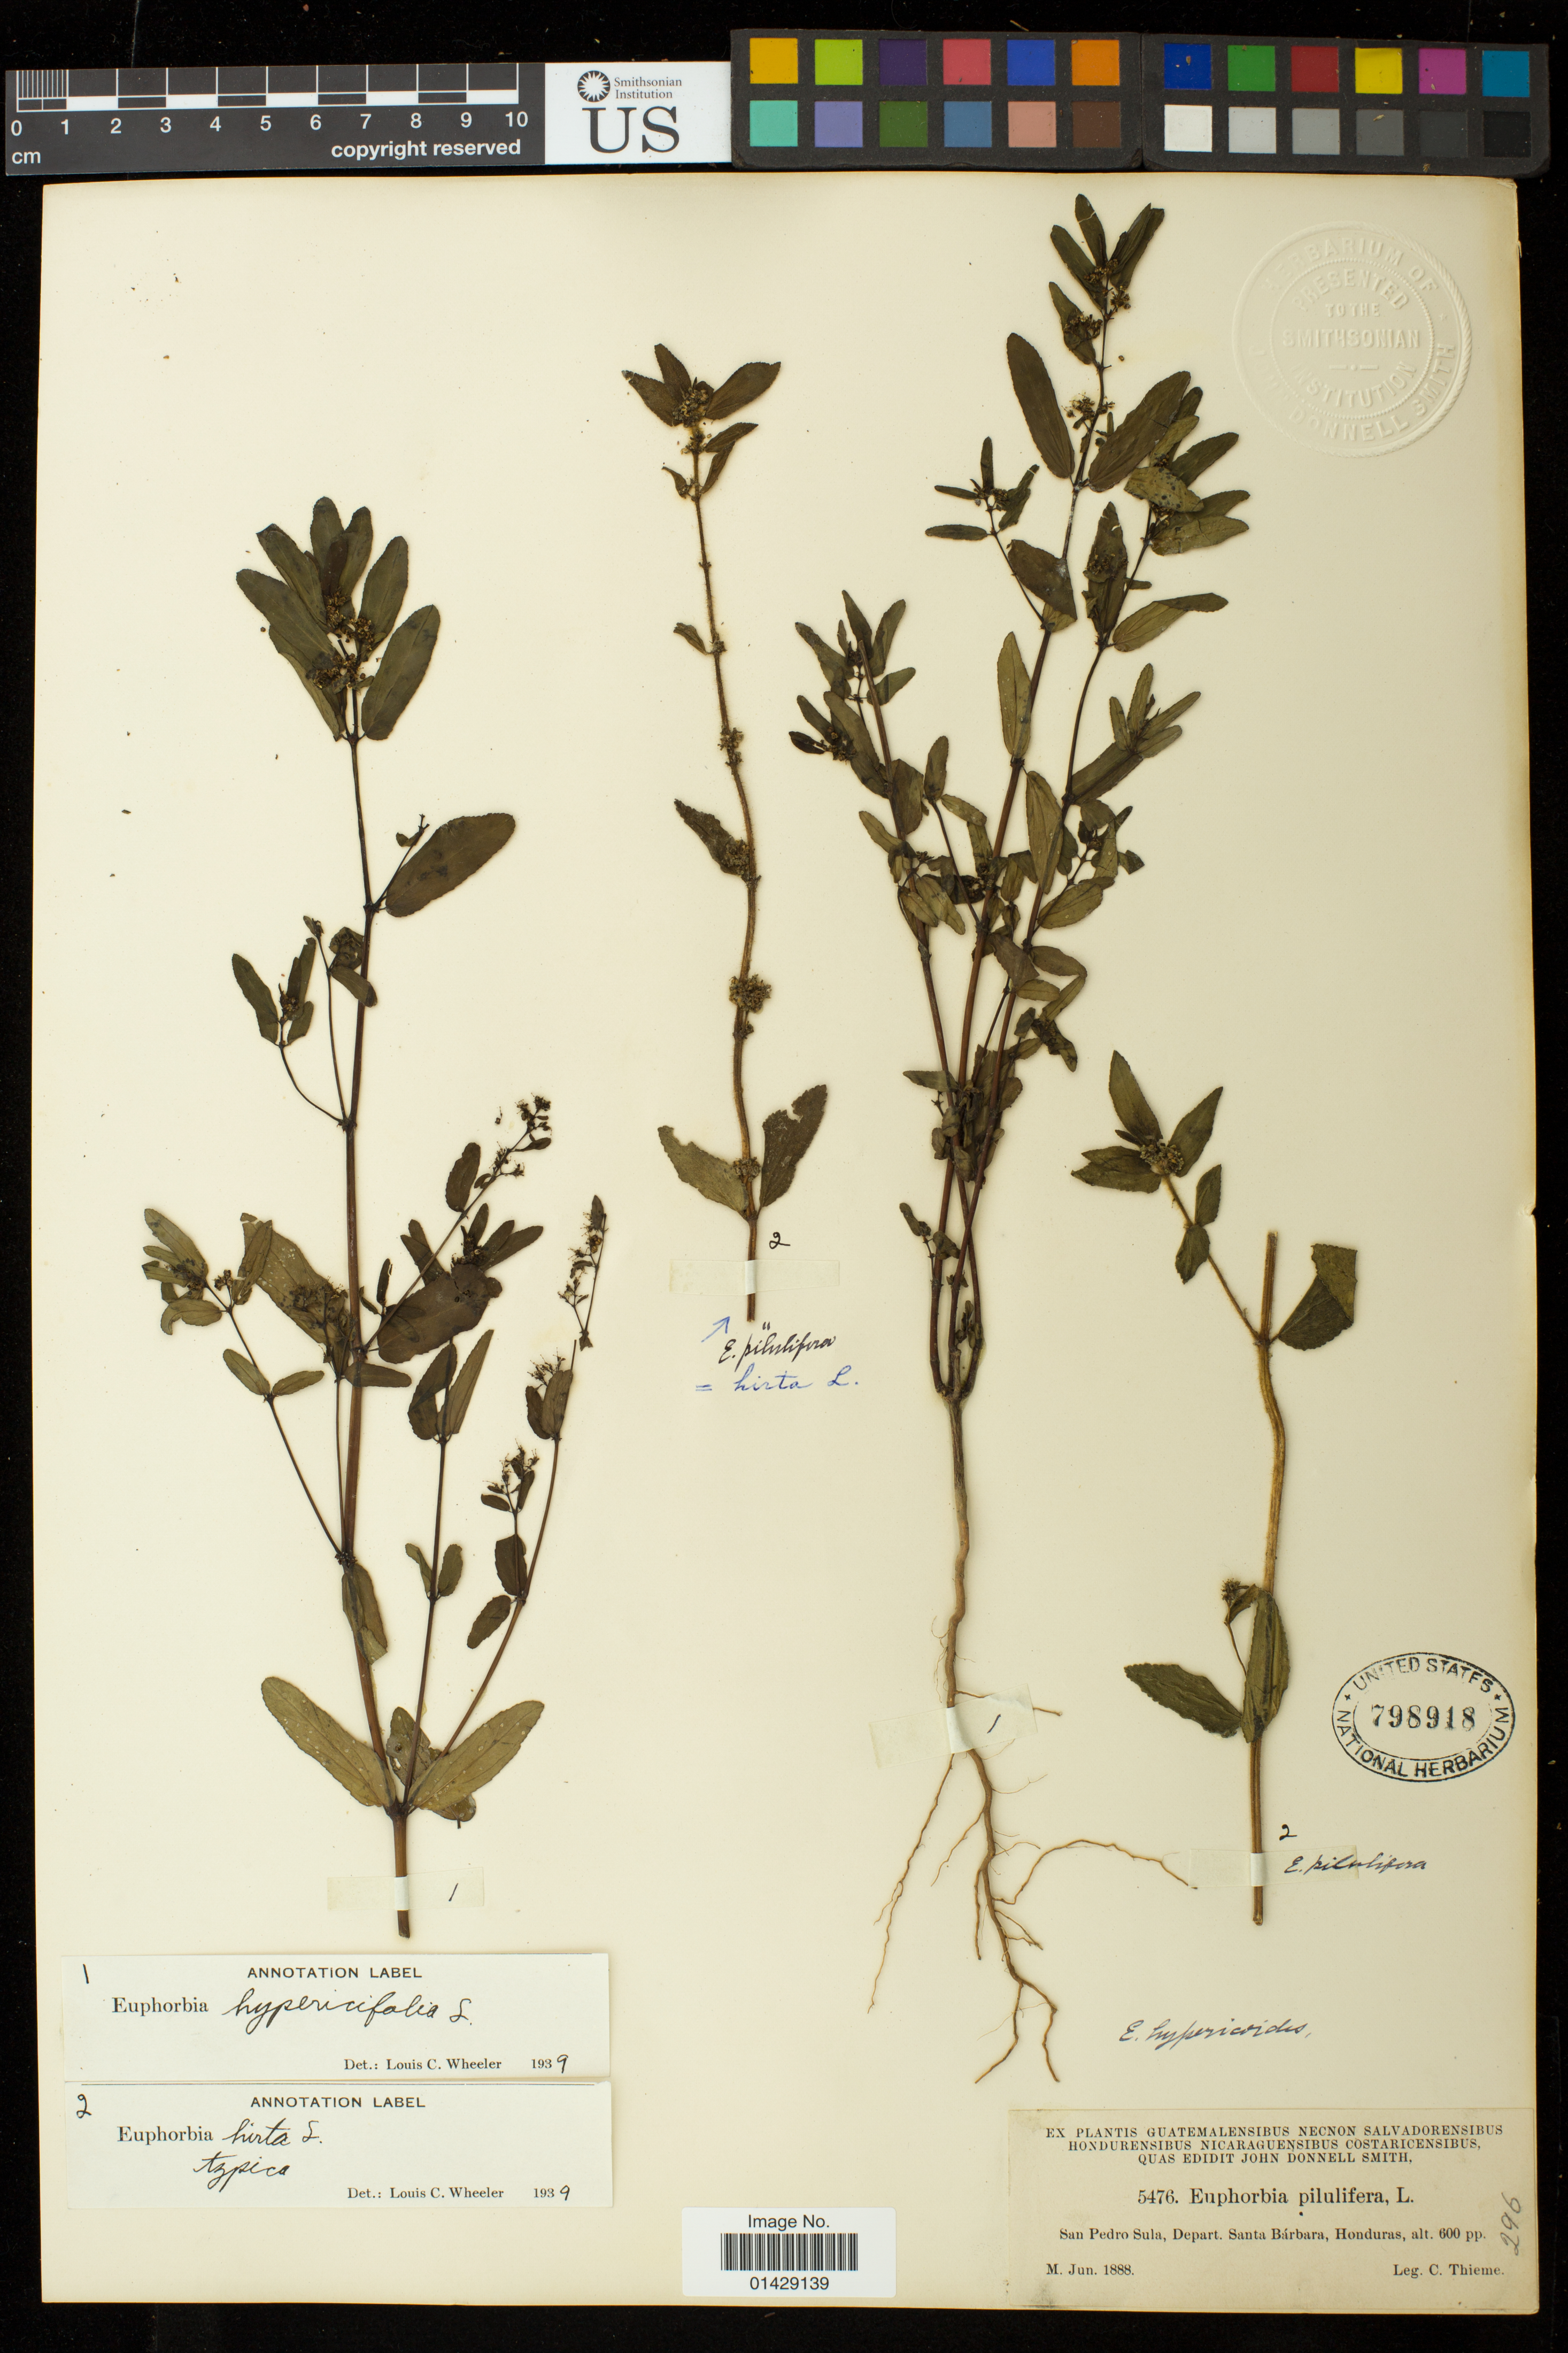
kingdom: Plantae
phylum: Tracheophyta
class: Magnoliopsida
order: Malpighiales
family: Euphorbiaceae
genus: Euphorbia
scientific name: Euphorbia hypericifolia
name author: L.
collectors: C. Thieme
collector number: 5476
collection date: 1888-06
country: Honduras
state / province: Santa Bárbara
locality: San Pedro Sula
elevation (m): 183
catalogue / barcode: US 798918